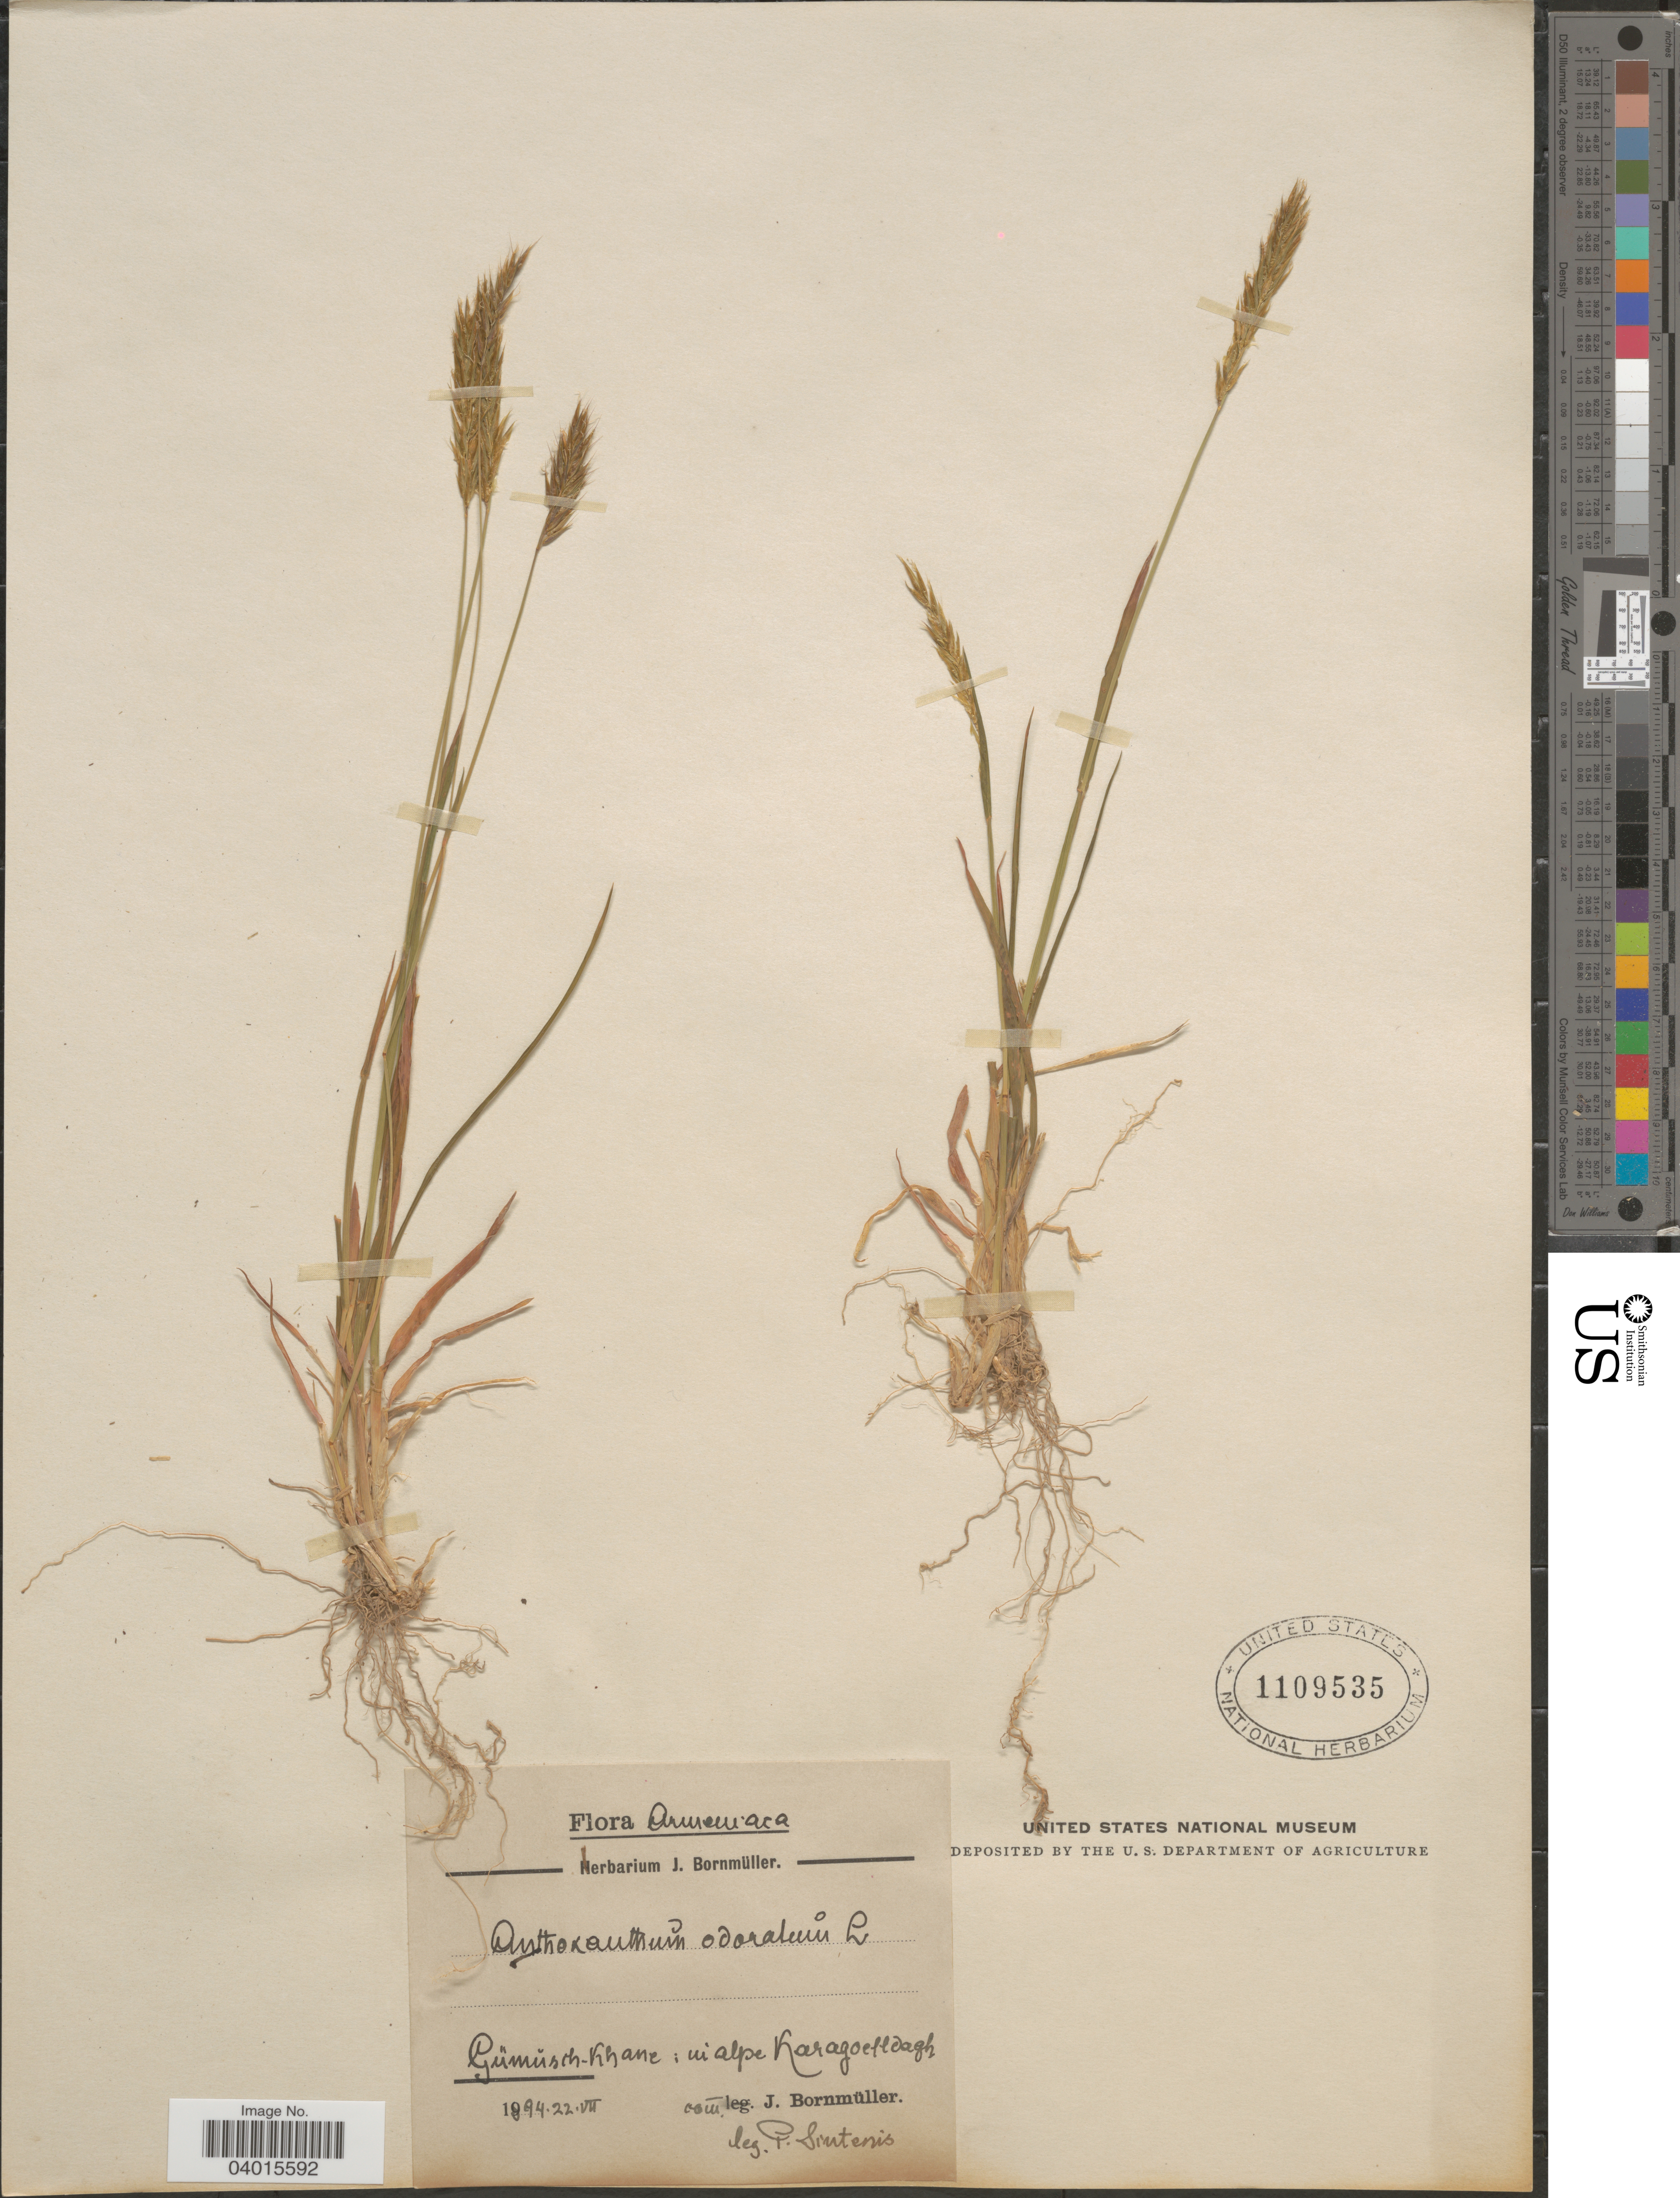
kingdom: Plantae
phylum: Tracheophyta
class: Liliopsida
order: Poales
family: Poaceae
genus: Anthoxanthum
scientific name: Anthoxanthum odoratum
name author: L.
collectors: P. Sintenis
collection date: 1894-07-22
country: Armenia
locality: Armeniaca. Gümŭsch-Khane: in alpe Karagoetldagh [interpreted].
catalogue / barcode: US 1109535